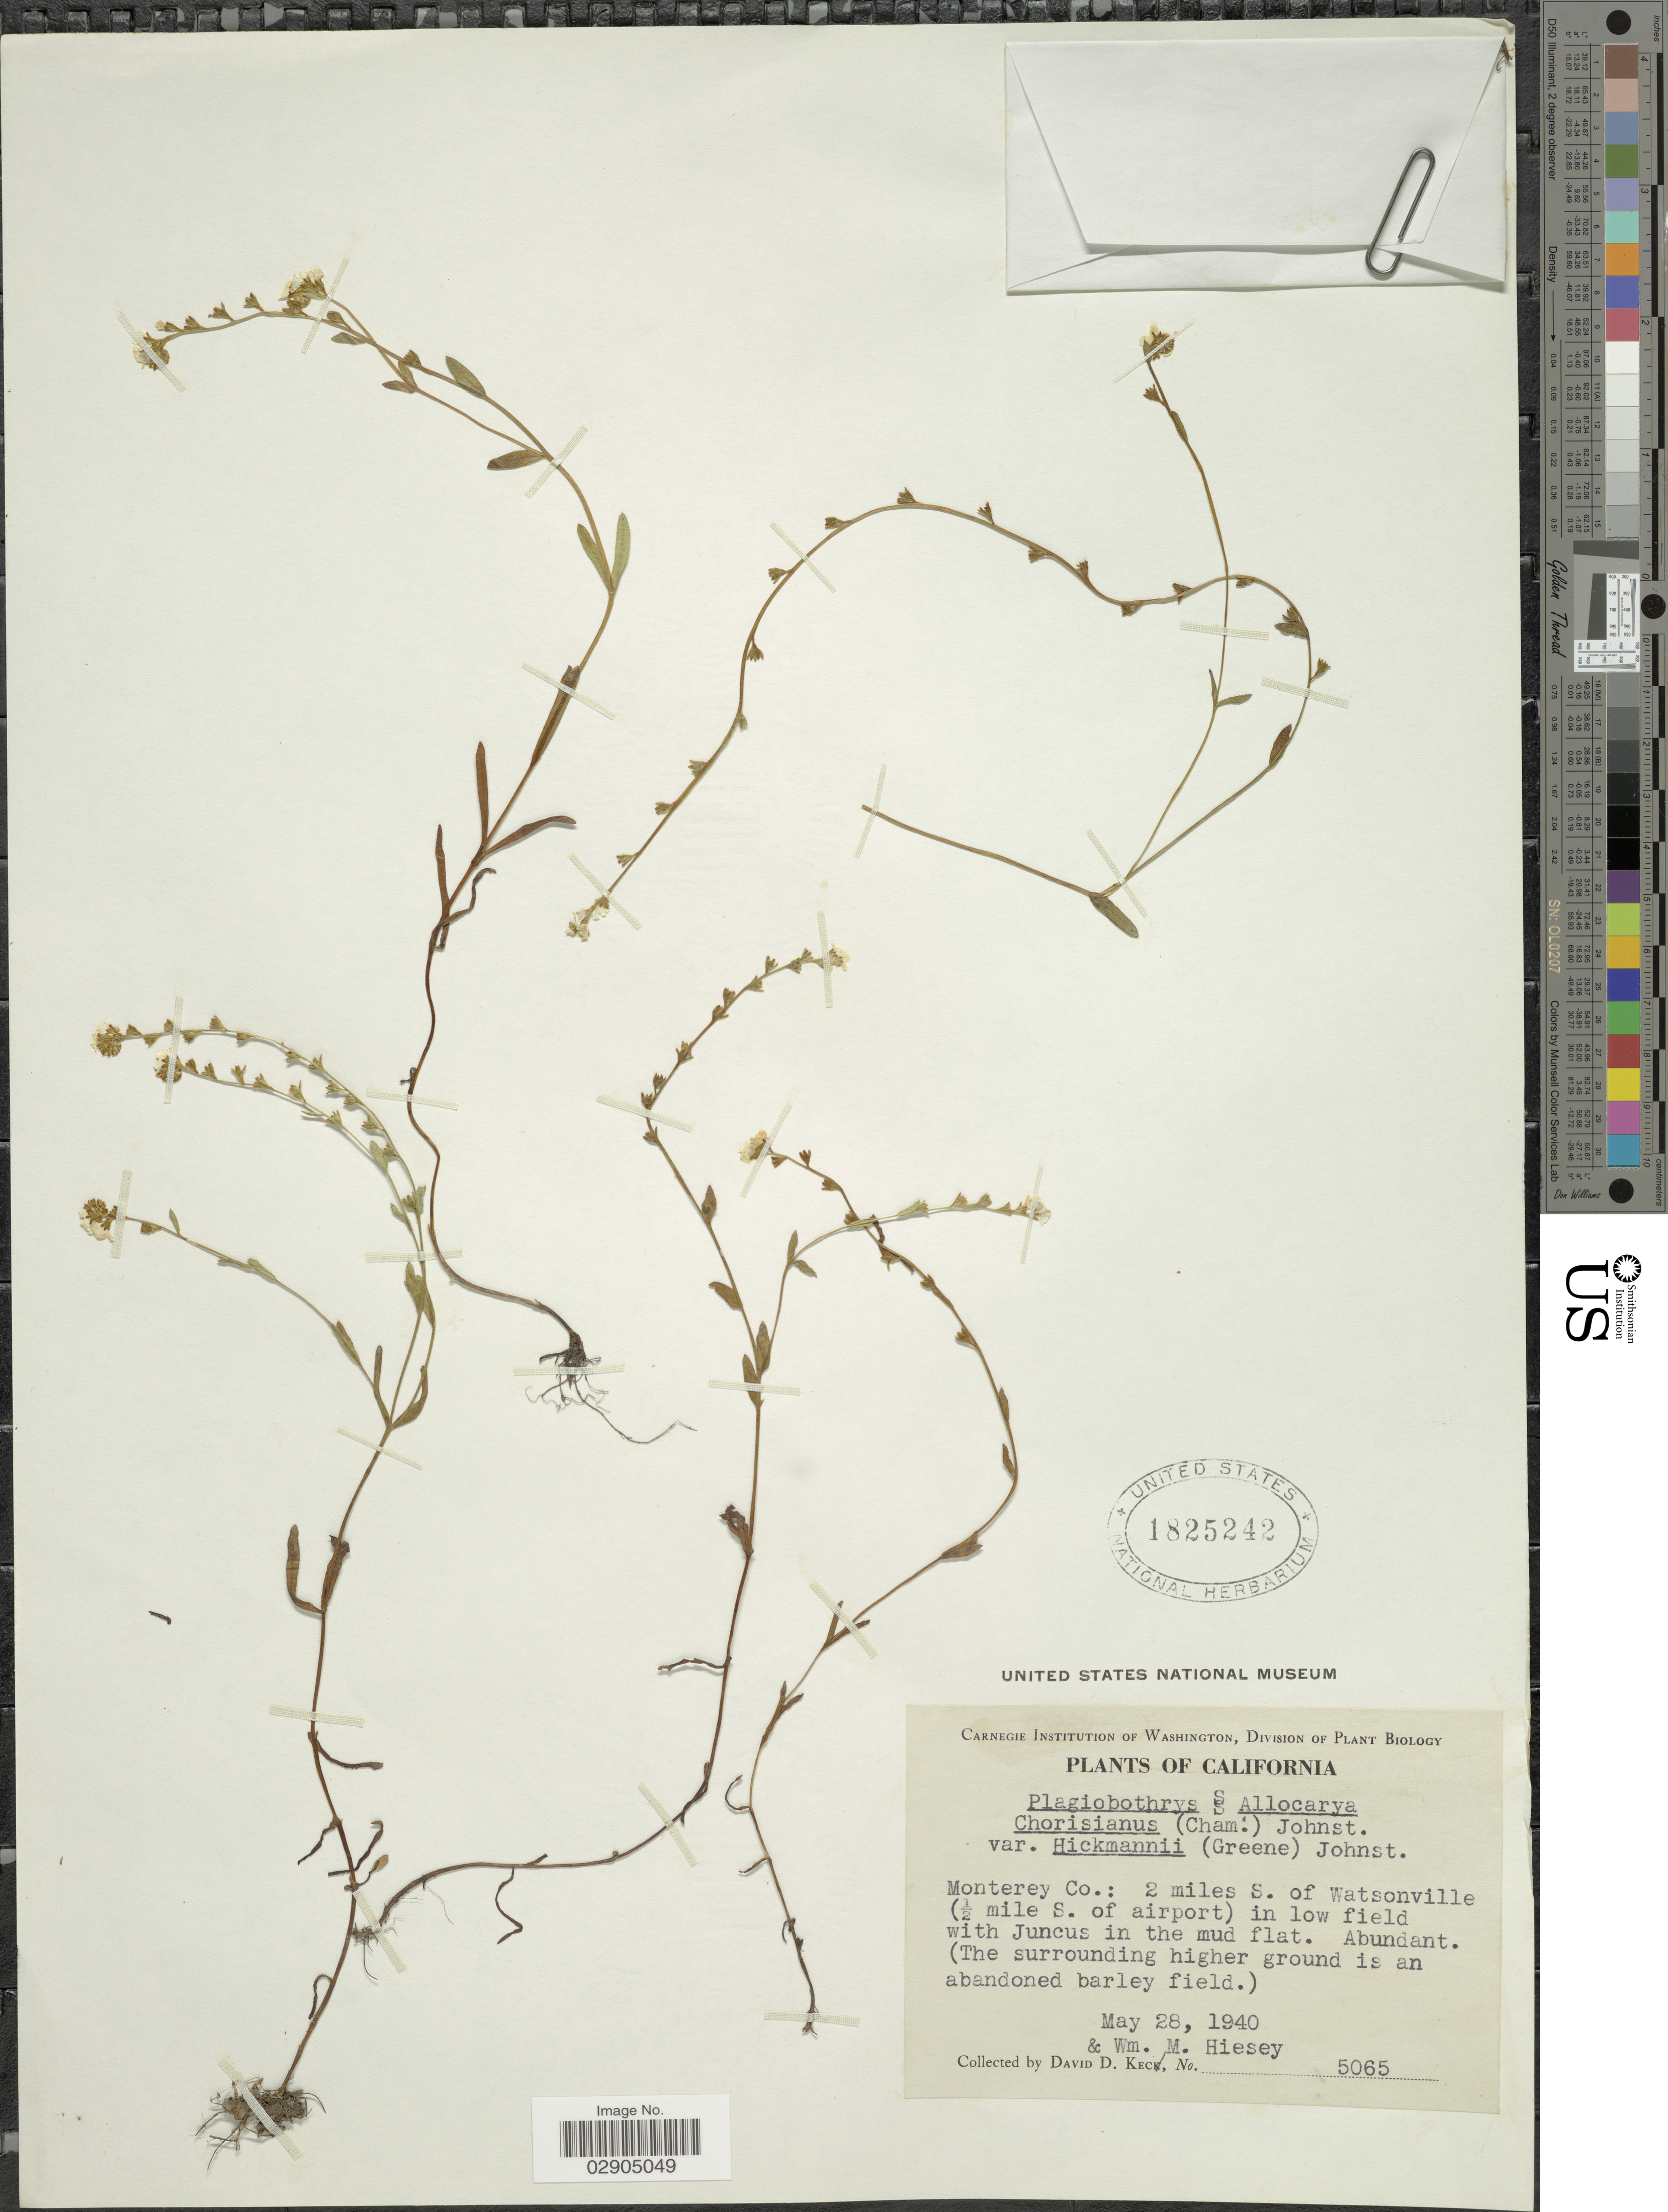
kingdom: Plantae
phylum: Tracheophyta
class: Magnoliopsida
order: Boraginales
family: Boraginaceae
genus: Allocarya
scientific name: Allocarya chorisiana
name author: (Cham. & Schltdl.) Greene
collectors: D. D. Keck & W. Hiesey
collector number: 5065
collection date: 1940-05-28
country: United States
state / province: California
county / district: Monterey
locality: Monterey Co.: 2 miles S. of Watsonville (½ mile S. of airport).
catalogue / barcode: US 1825242